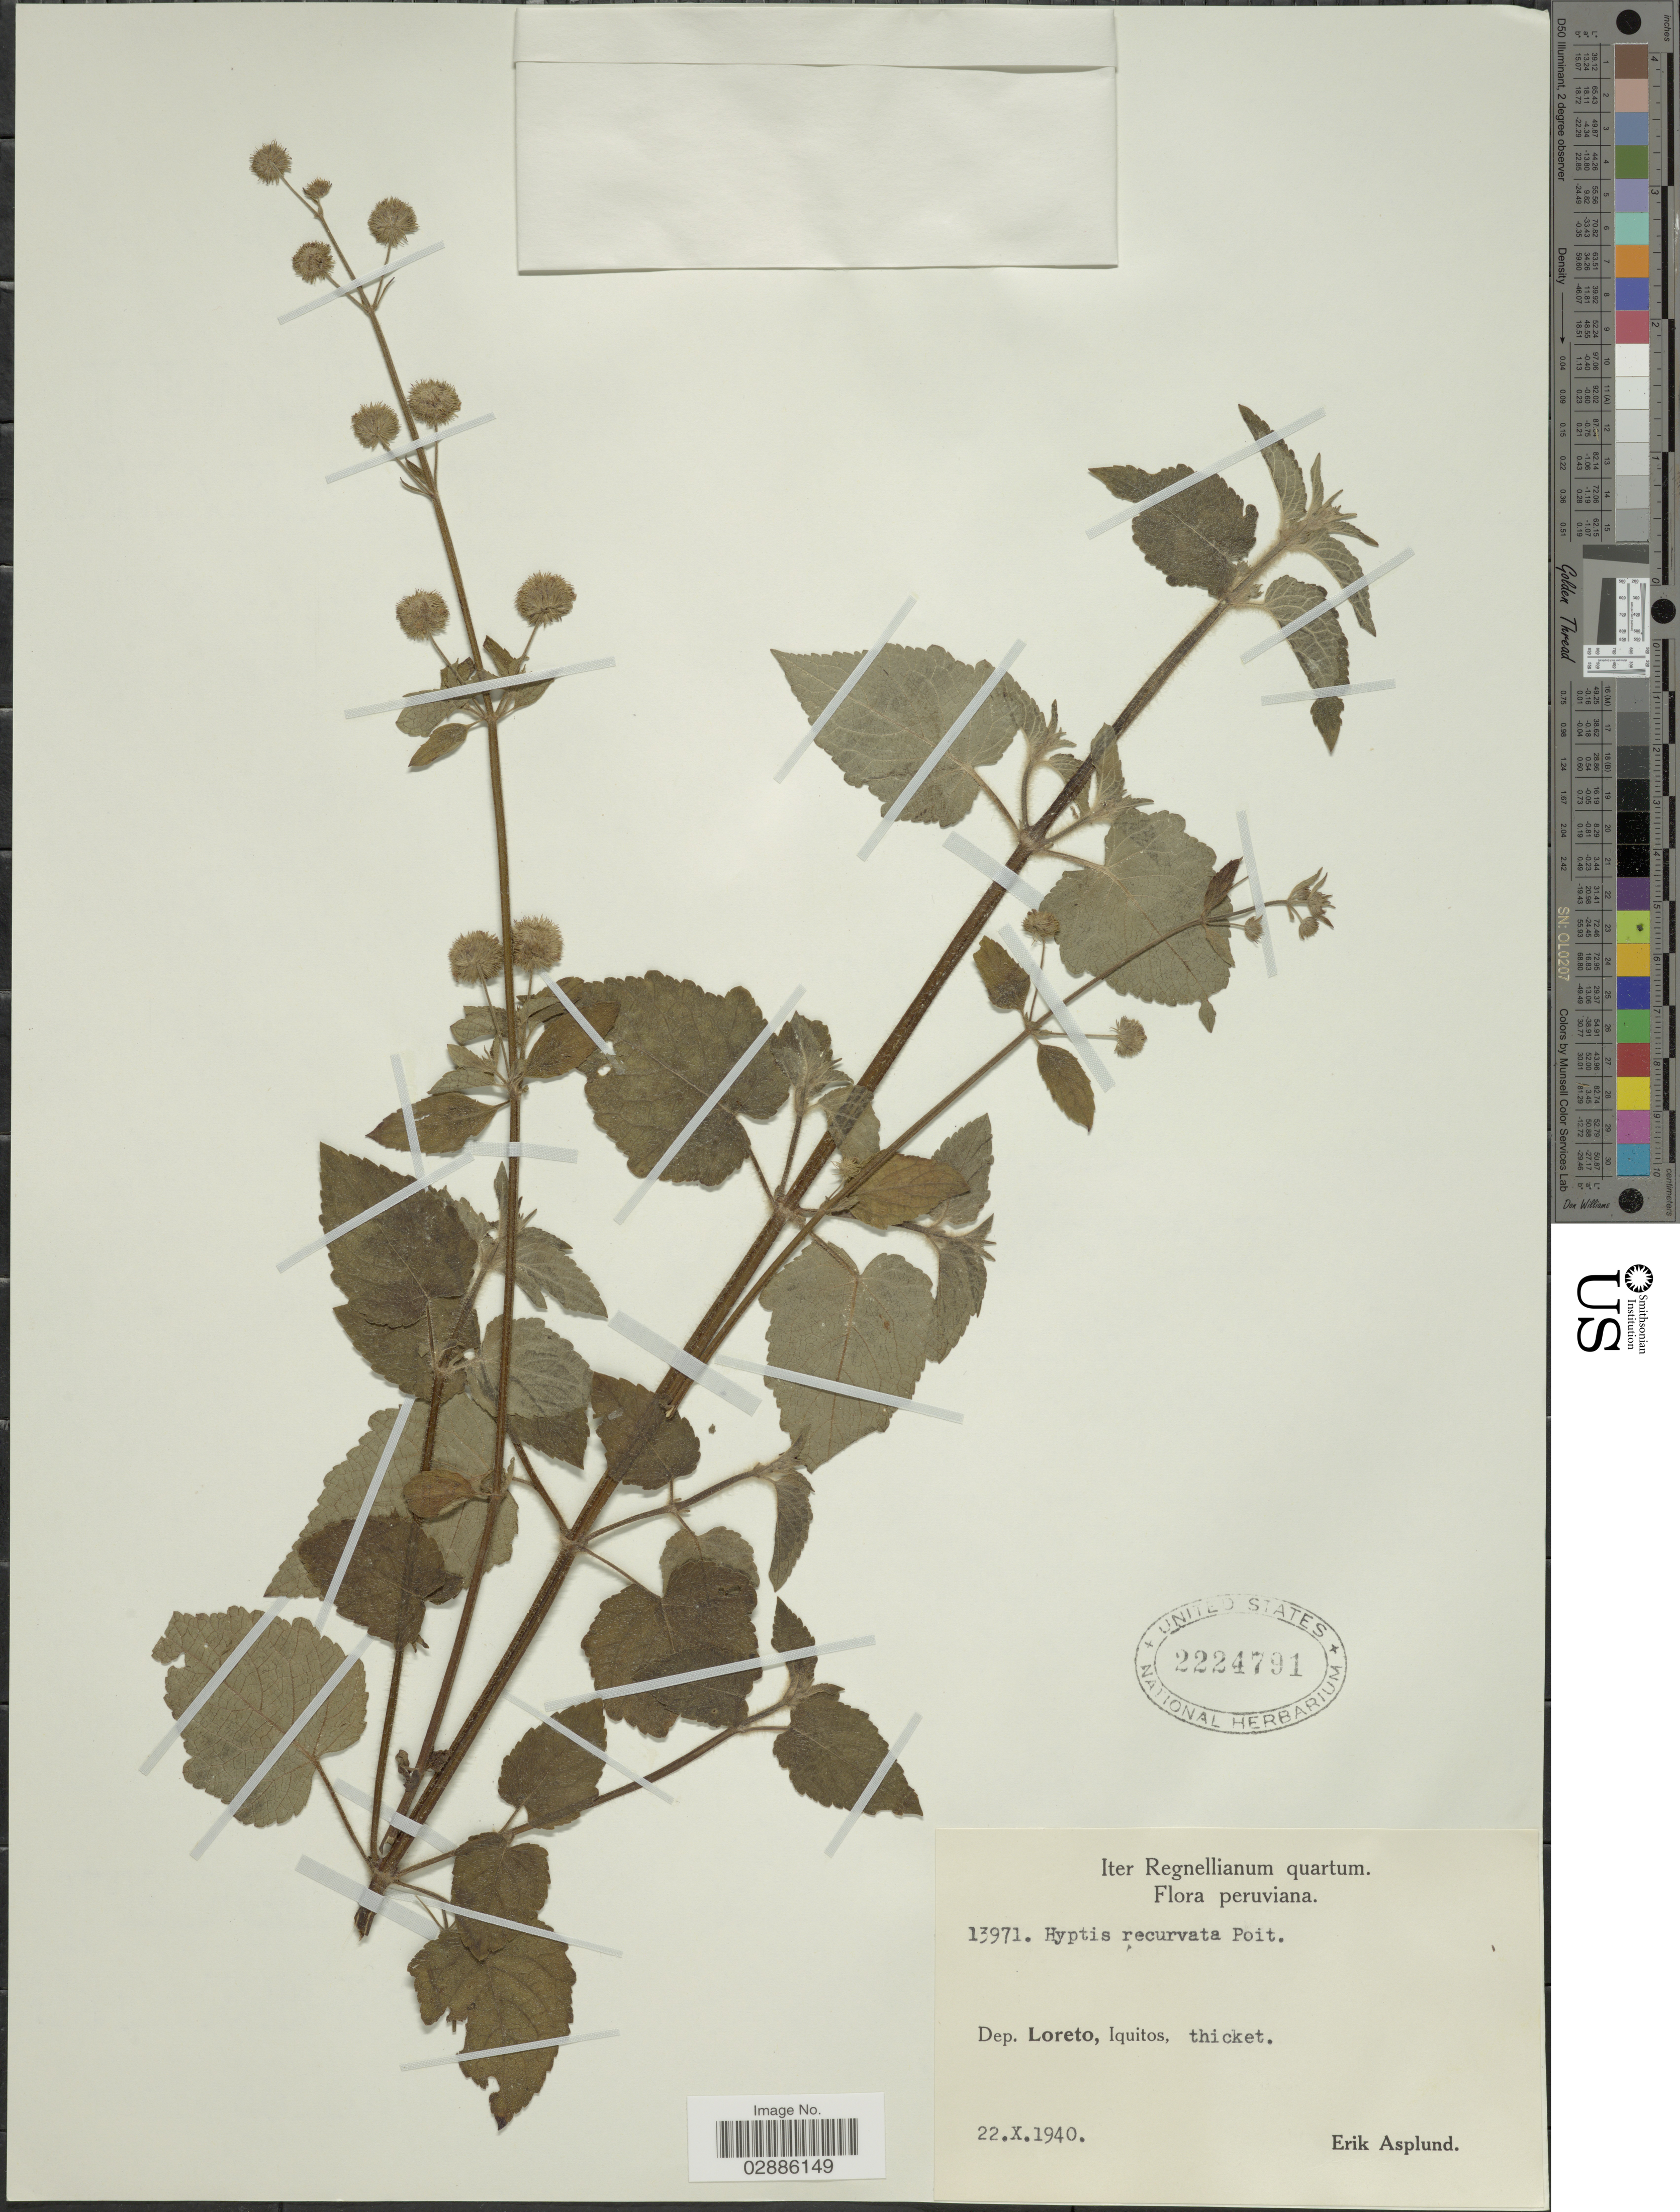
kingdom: Plantae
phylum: Tracheophyta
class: Magnoliopsida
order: Lamiales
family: Lamiaceae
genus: Hyptis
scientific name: Hyptis recurvata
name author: Poit.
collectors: E. Asplund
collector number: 13971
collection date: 1940-10-22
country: Peru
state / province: Loreto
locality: Dep. Loreto, Iquitos.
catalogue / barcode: US 2224791